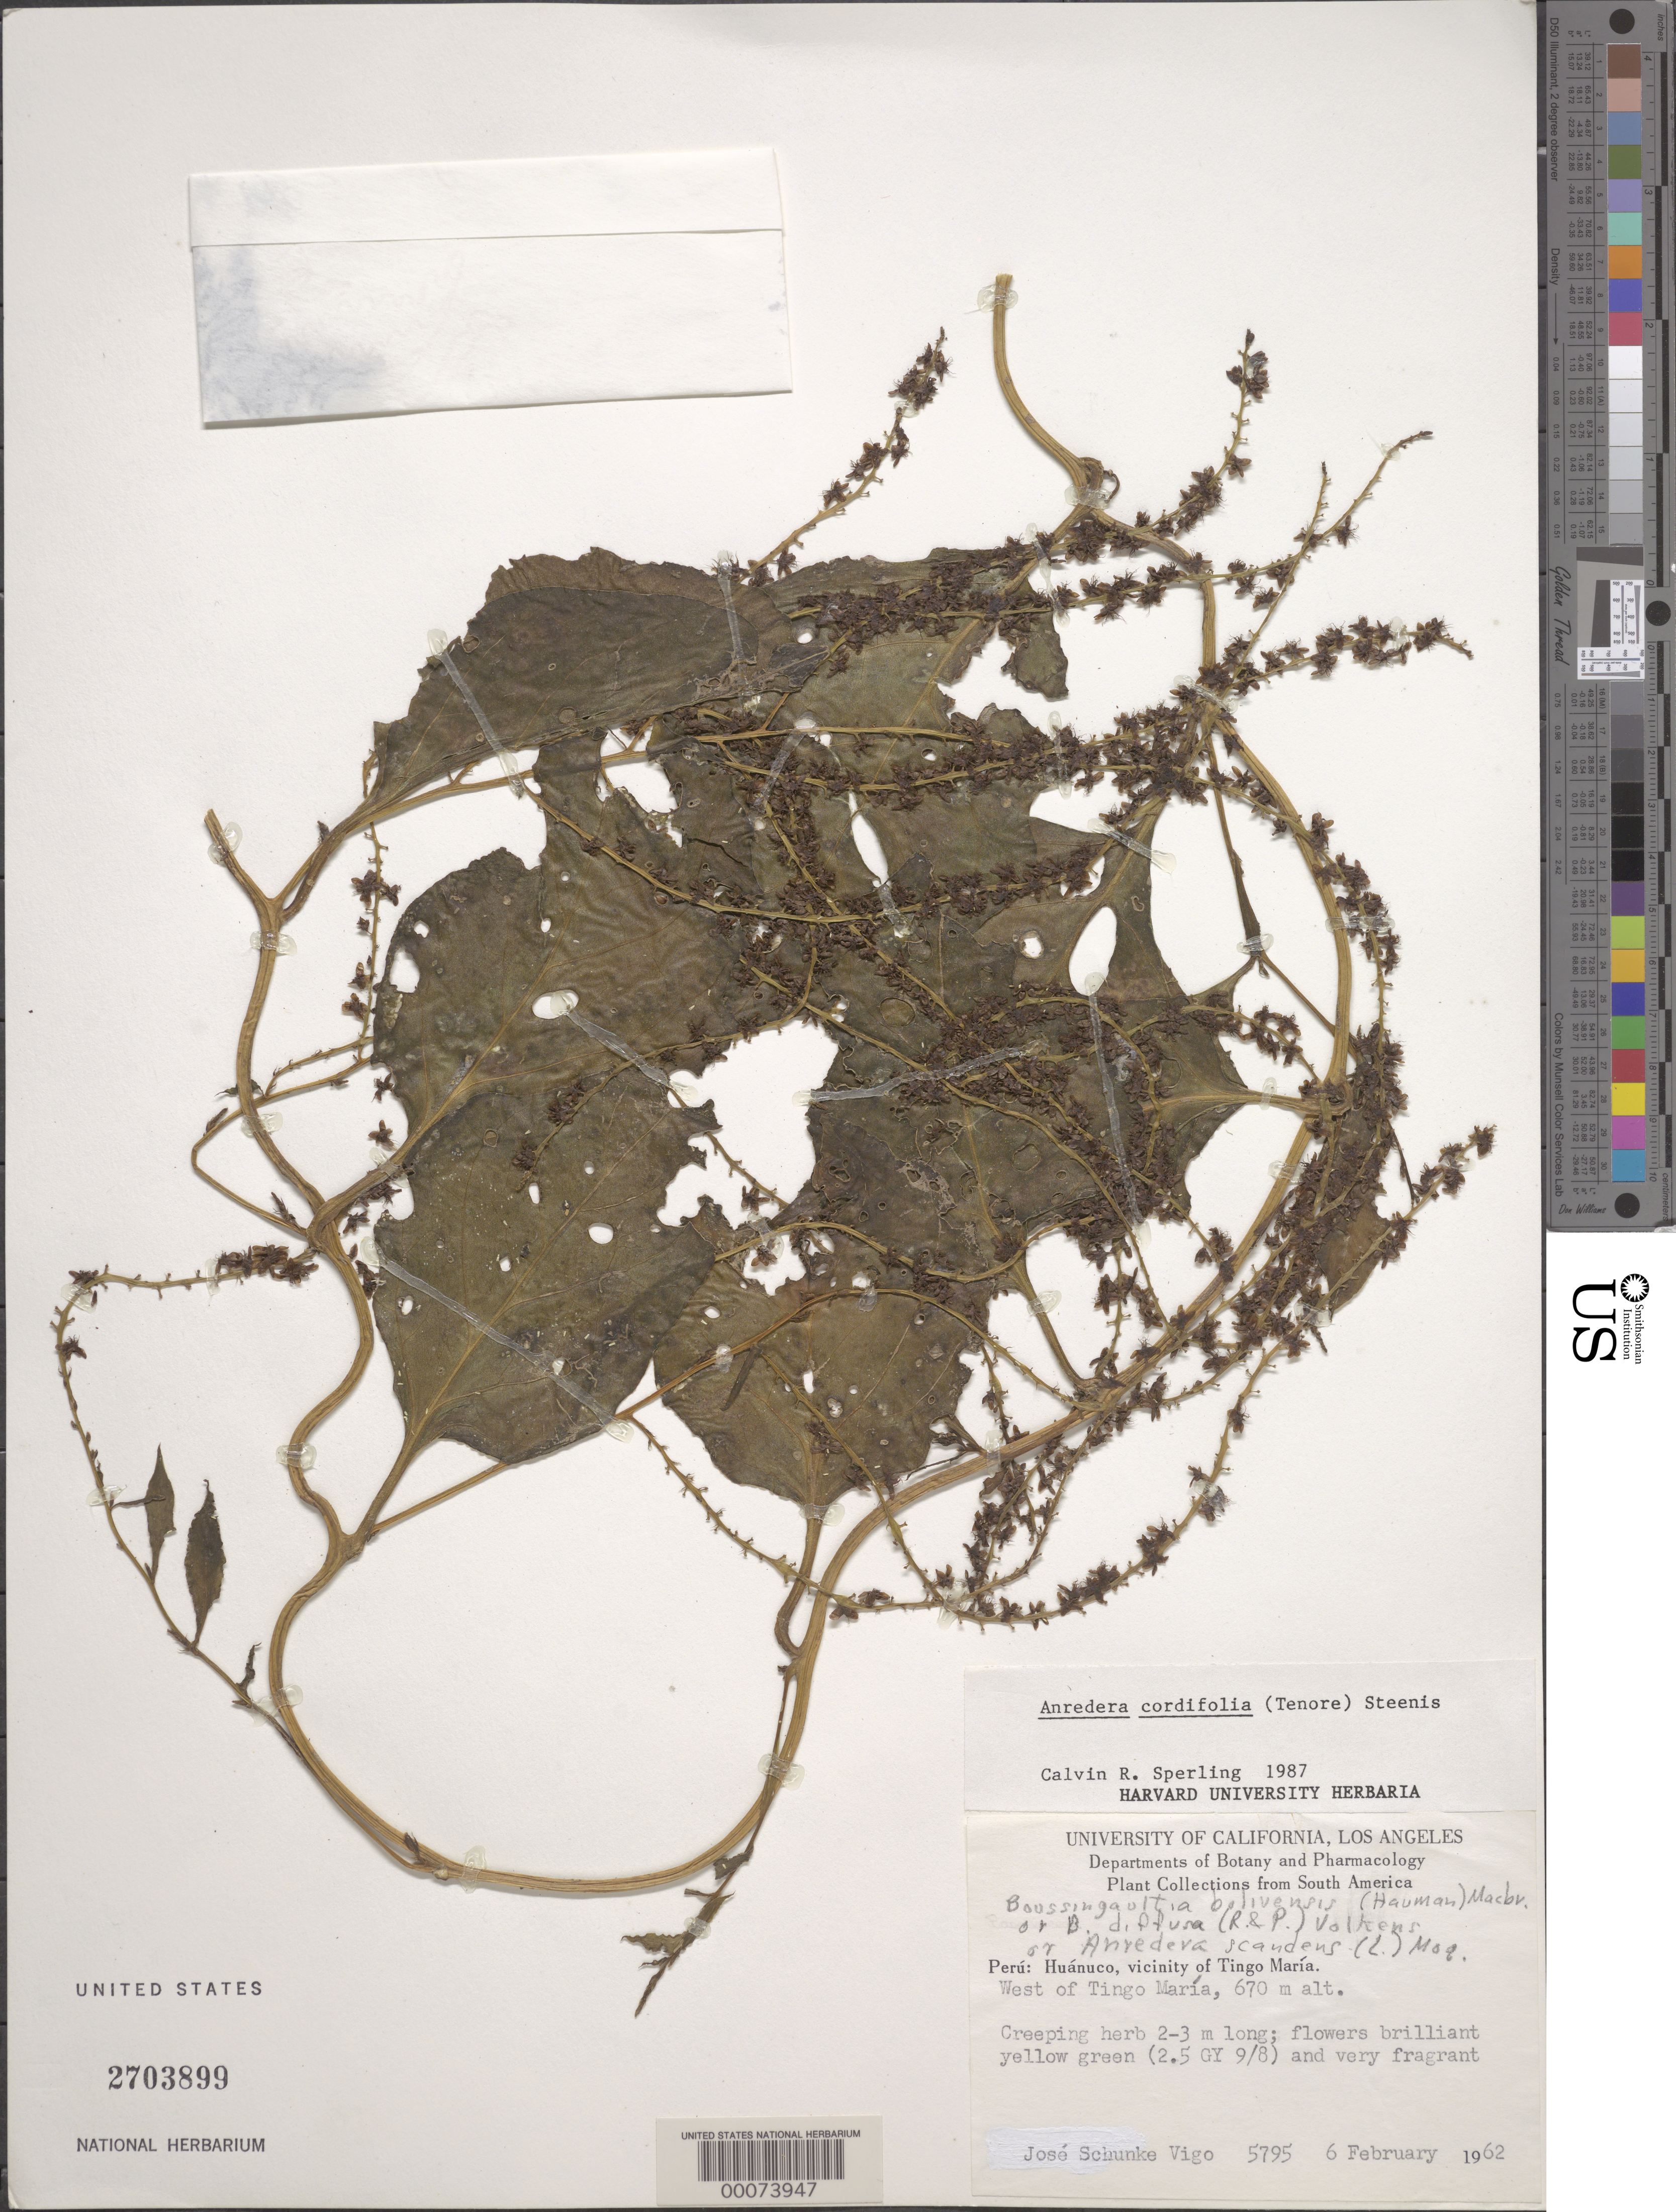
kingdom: Plantae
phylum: Tracheophyta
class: Magnoliopsida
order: Caryophyllales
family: Basellaceae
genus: Anredera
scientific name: Anredera cordifolia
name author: (Ten.) Steenis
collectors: J. Schunke Vigo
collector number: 5795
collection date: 1962-02-06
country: Peru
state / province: Huánuco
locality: Vicinity of Tingo María. West of Tingo María.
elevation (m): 670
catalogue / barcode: US 2703899